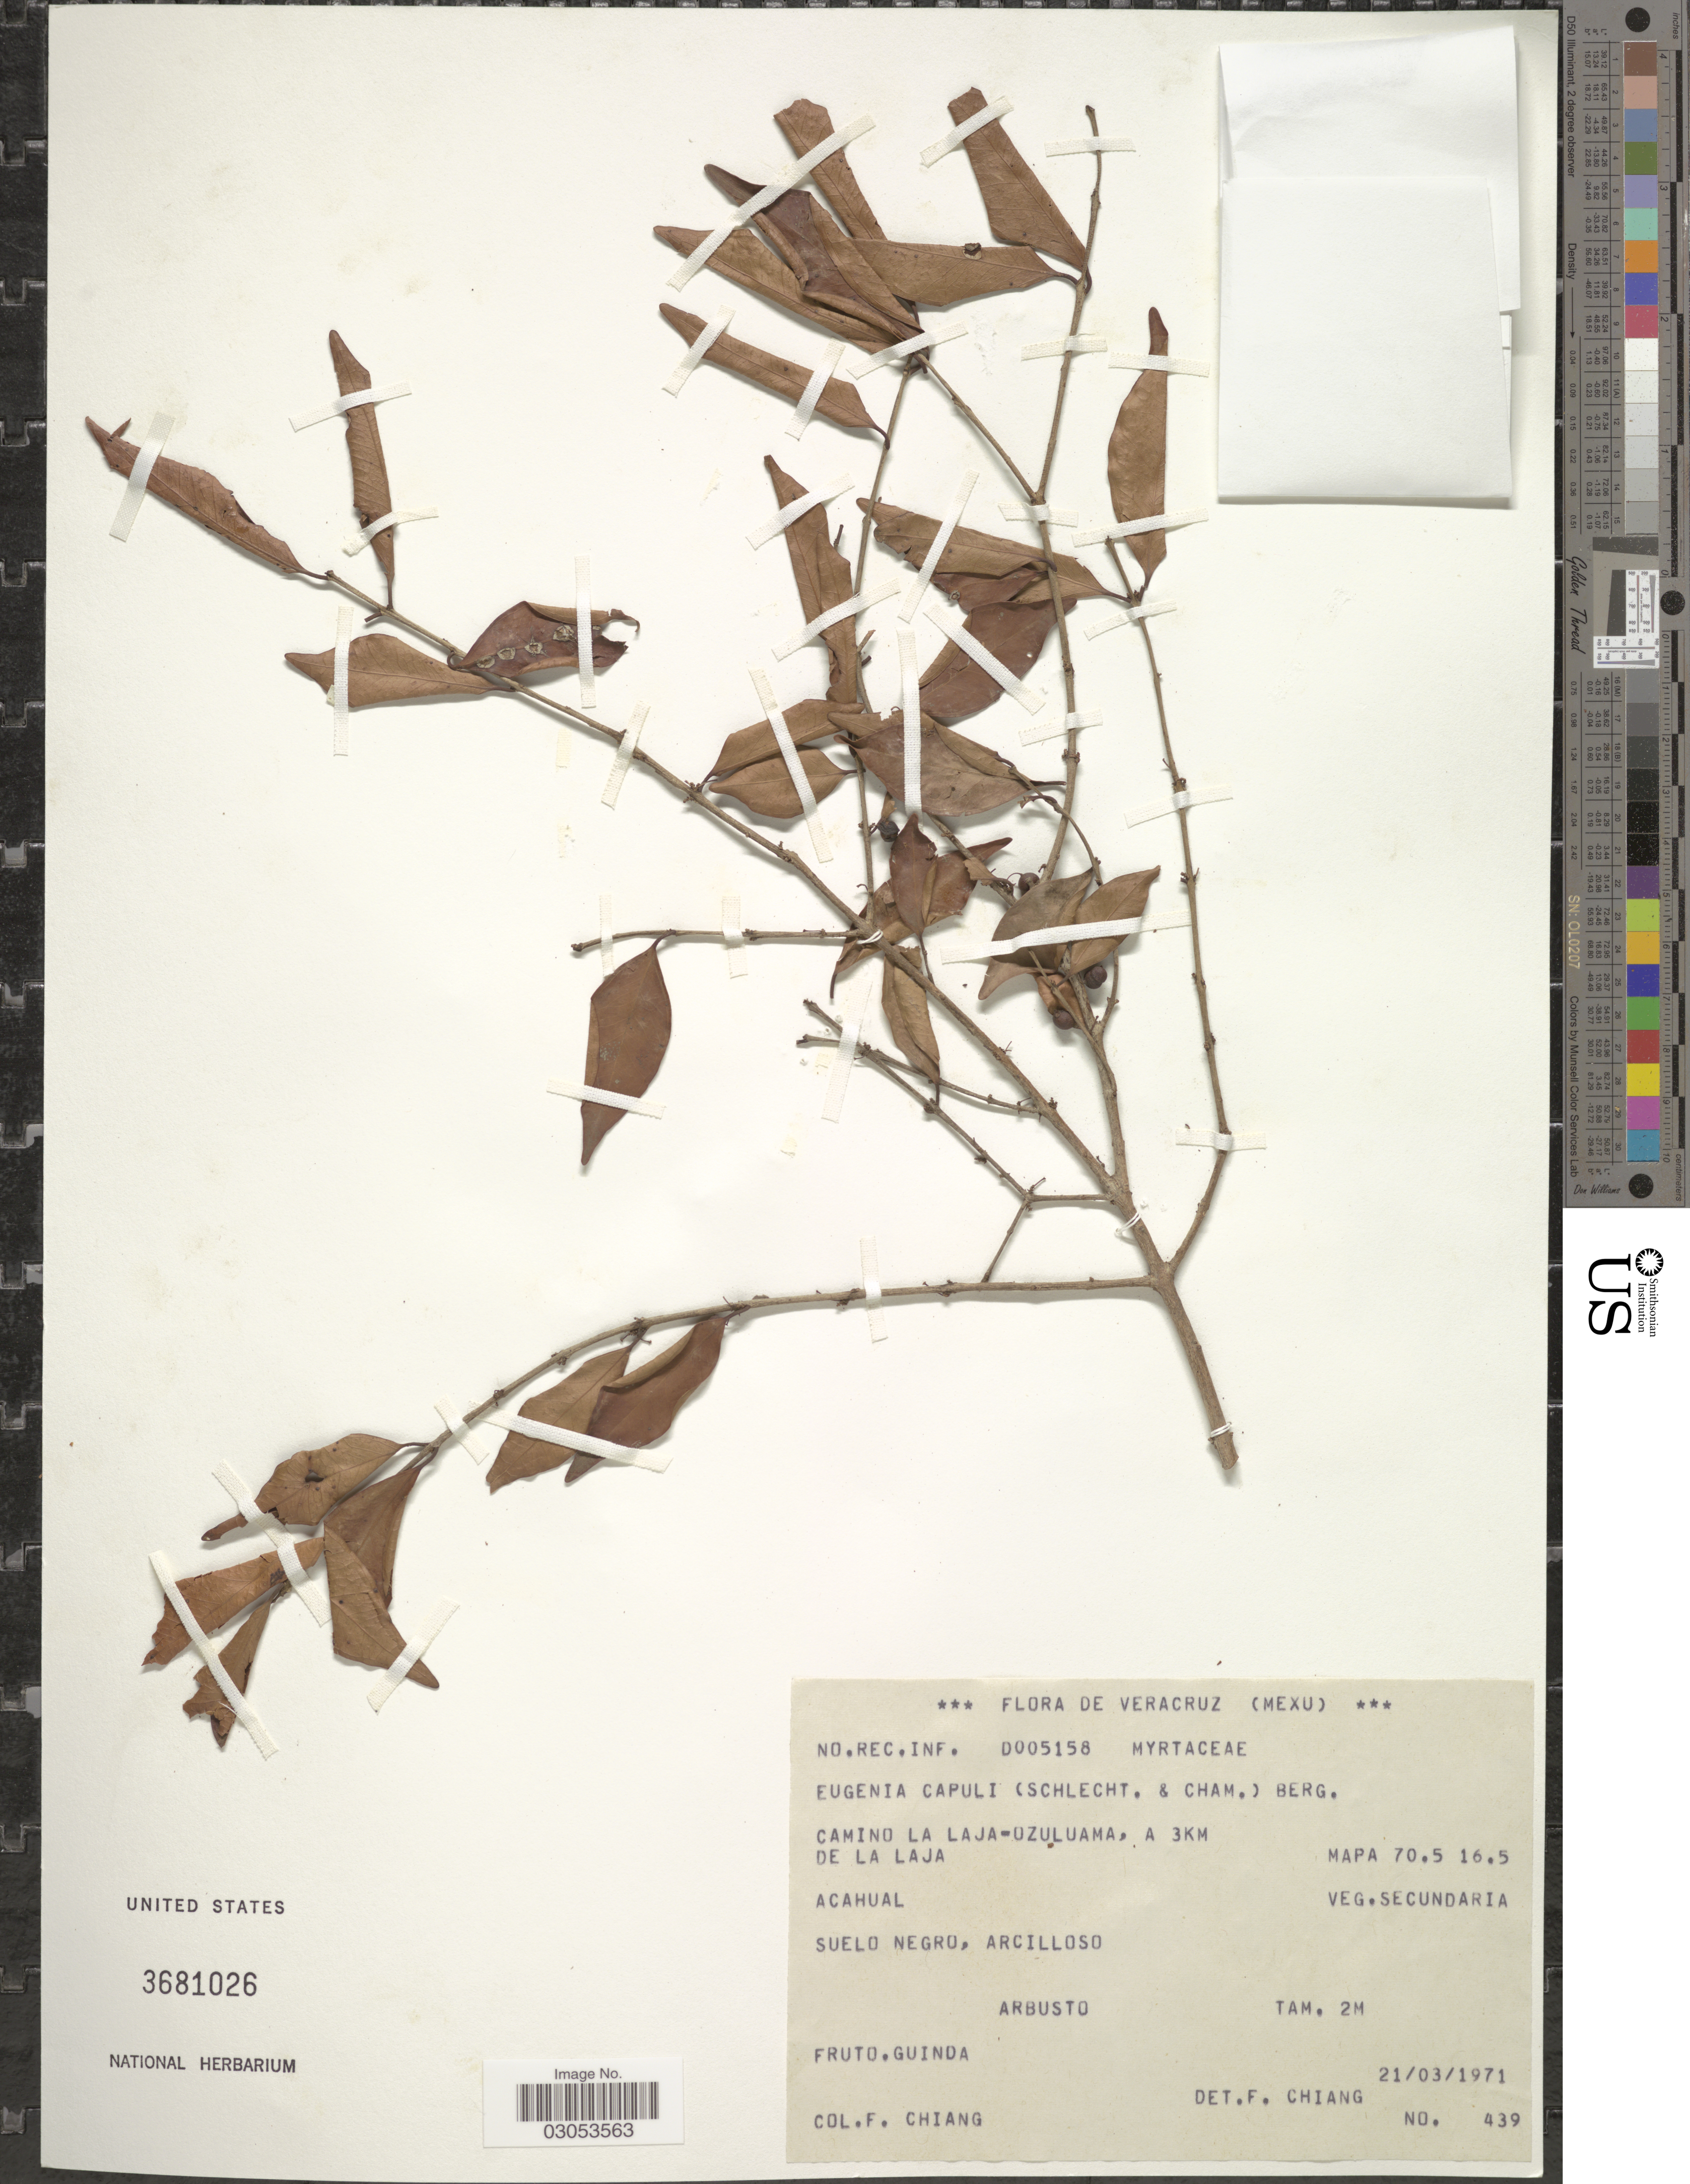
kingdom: Plantae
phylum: Tracheophyta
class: Magnoliopsida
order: Myrtales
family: Myrtaceae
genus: Eugenia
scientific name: Eugenia capuli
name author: (Schltdl. & Cham.) Hook. & Arn.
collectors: F. Chiang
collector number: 439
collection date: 1971-03-21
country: Mexico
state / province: Veracruz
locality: Camino la Laja-Ozuluama, a 3km de la Laja. Acahual. Mapa 70.5 16.5.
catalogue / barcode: US 3681026